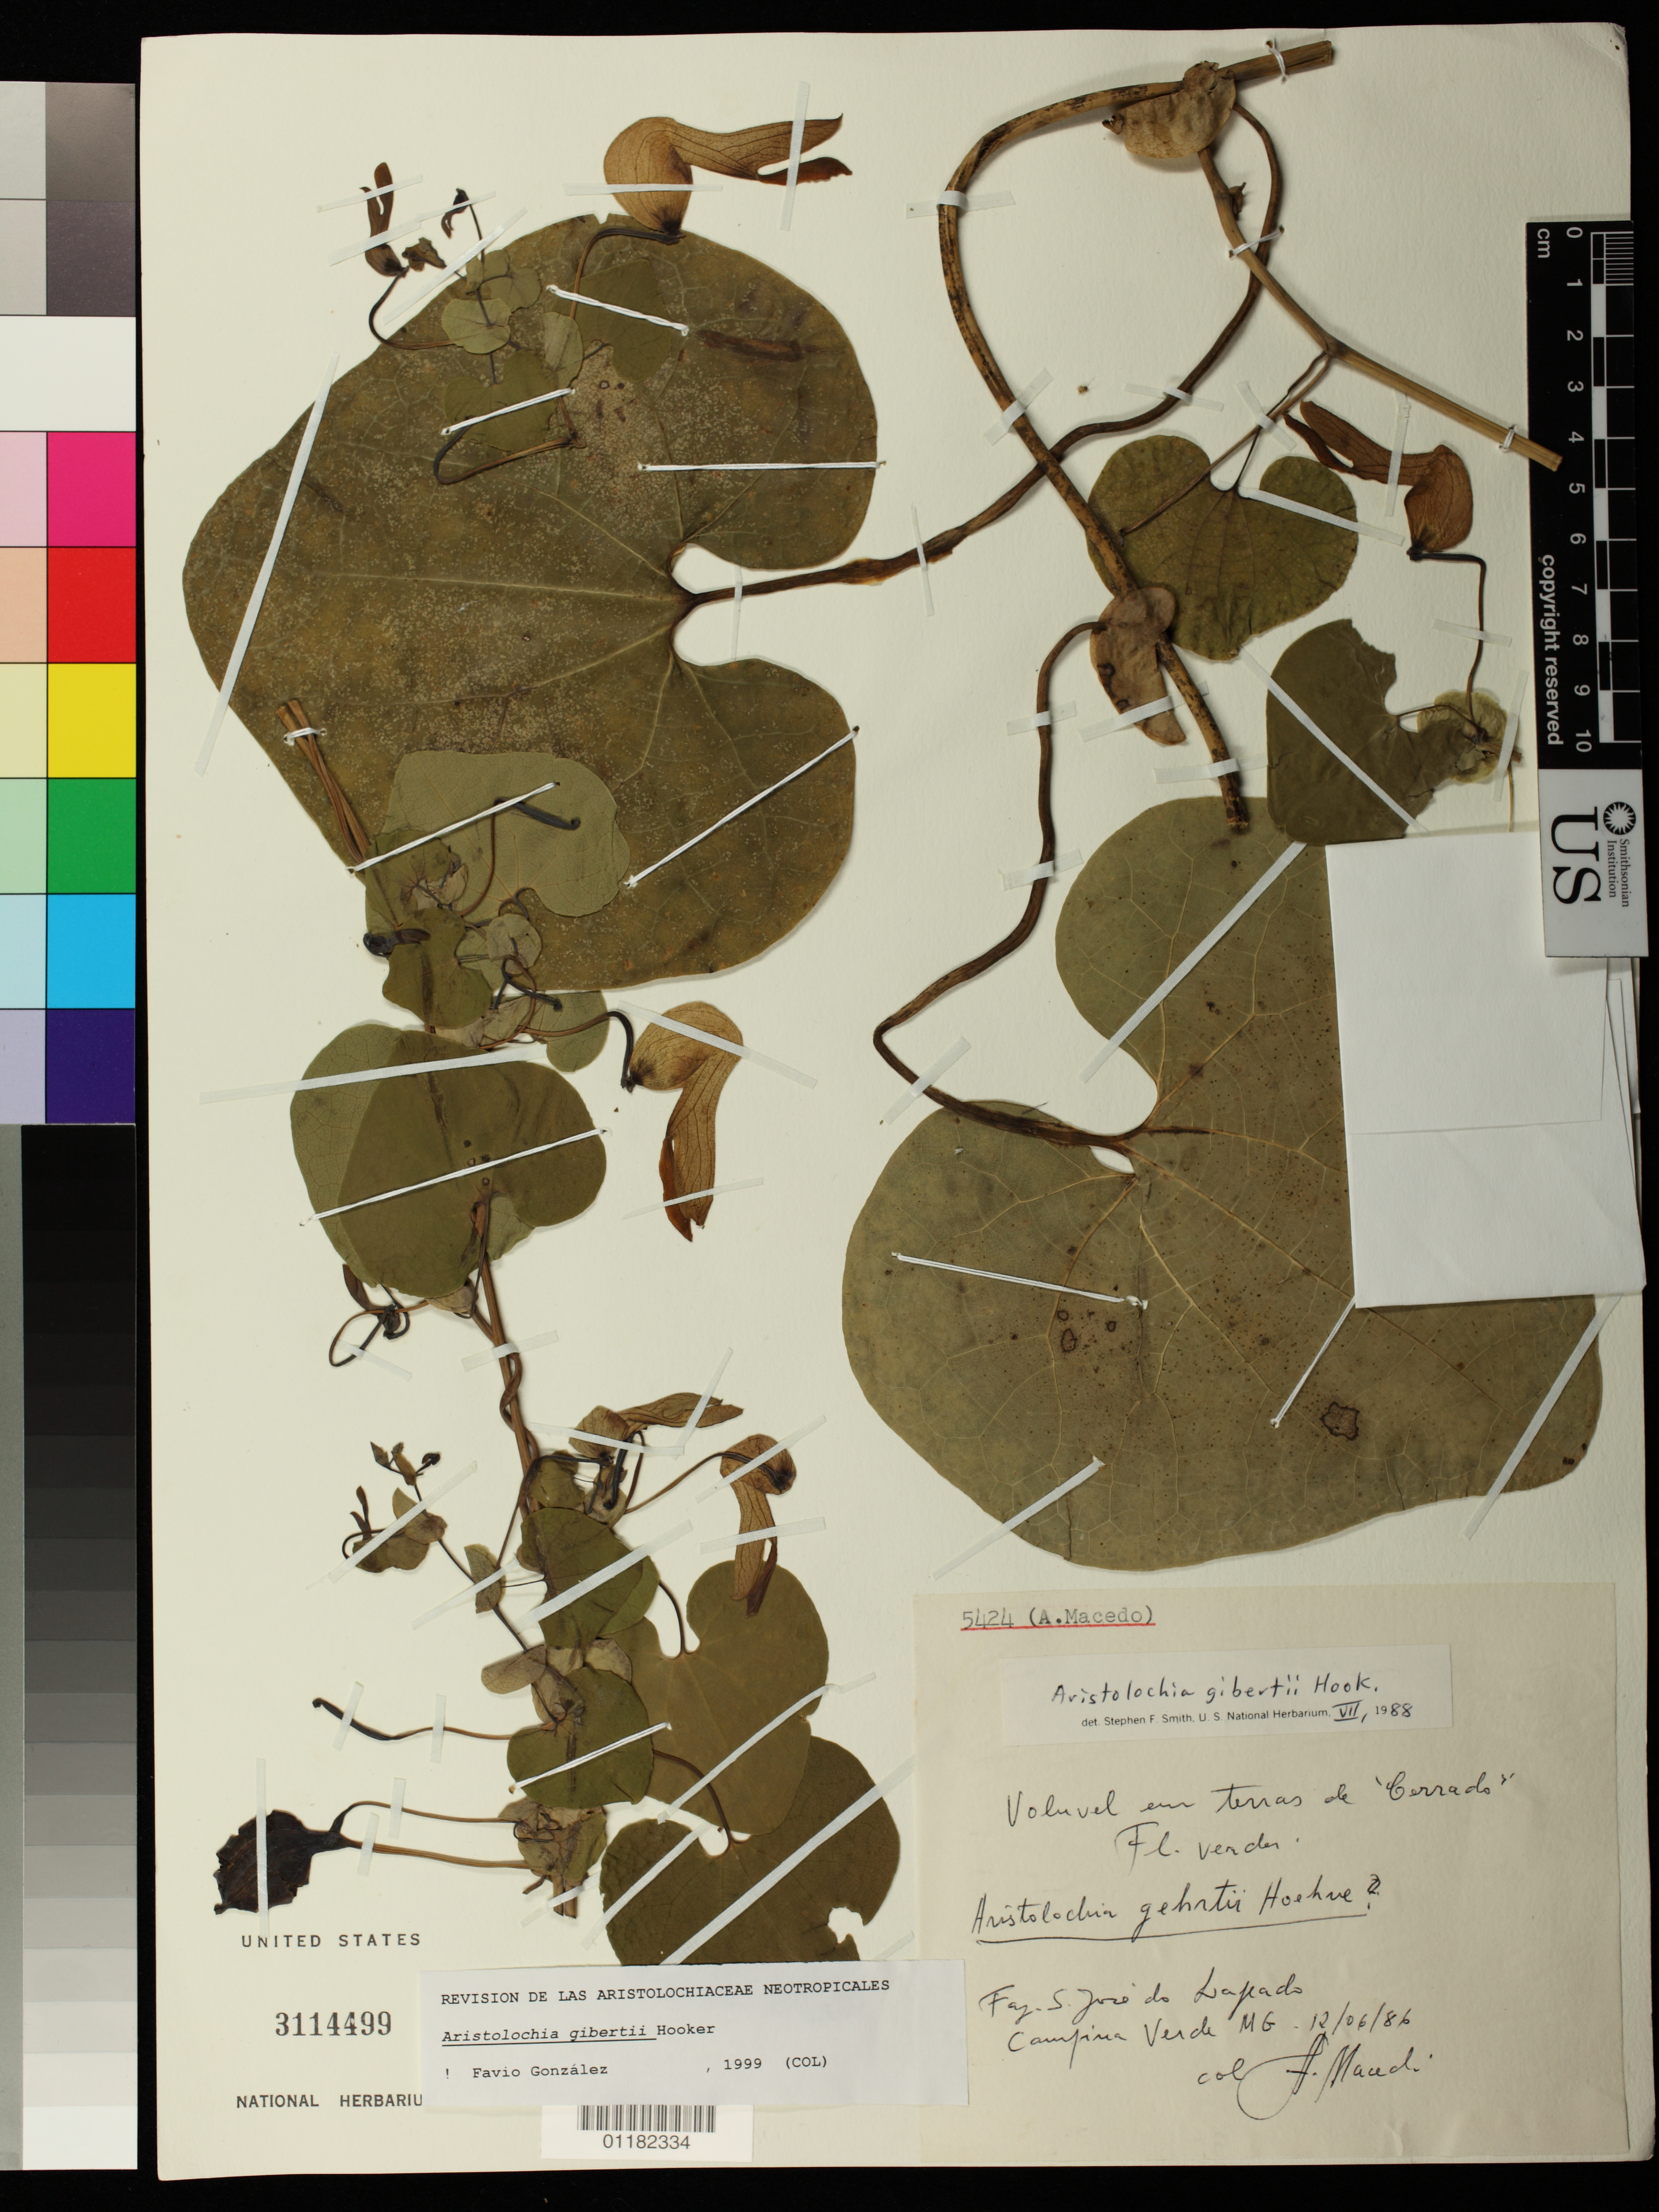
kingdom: Plantae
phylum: Tracheophyta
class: Magnoliopsida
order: Piperales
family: Aristolochiaceae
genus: Aristolochia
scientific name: Aristolochia gibertii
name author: Hook.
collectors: A. Macedo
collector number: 5424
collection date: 1986-06-12 or 1986-12-06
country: Brazil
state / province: Minas Gerais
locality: Fazenda São José do Lapada Campina Verde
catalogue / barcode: US 3114499